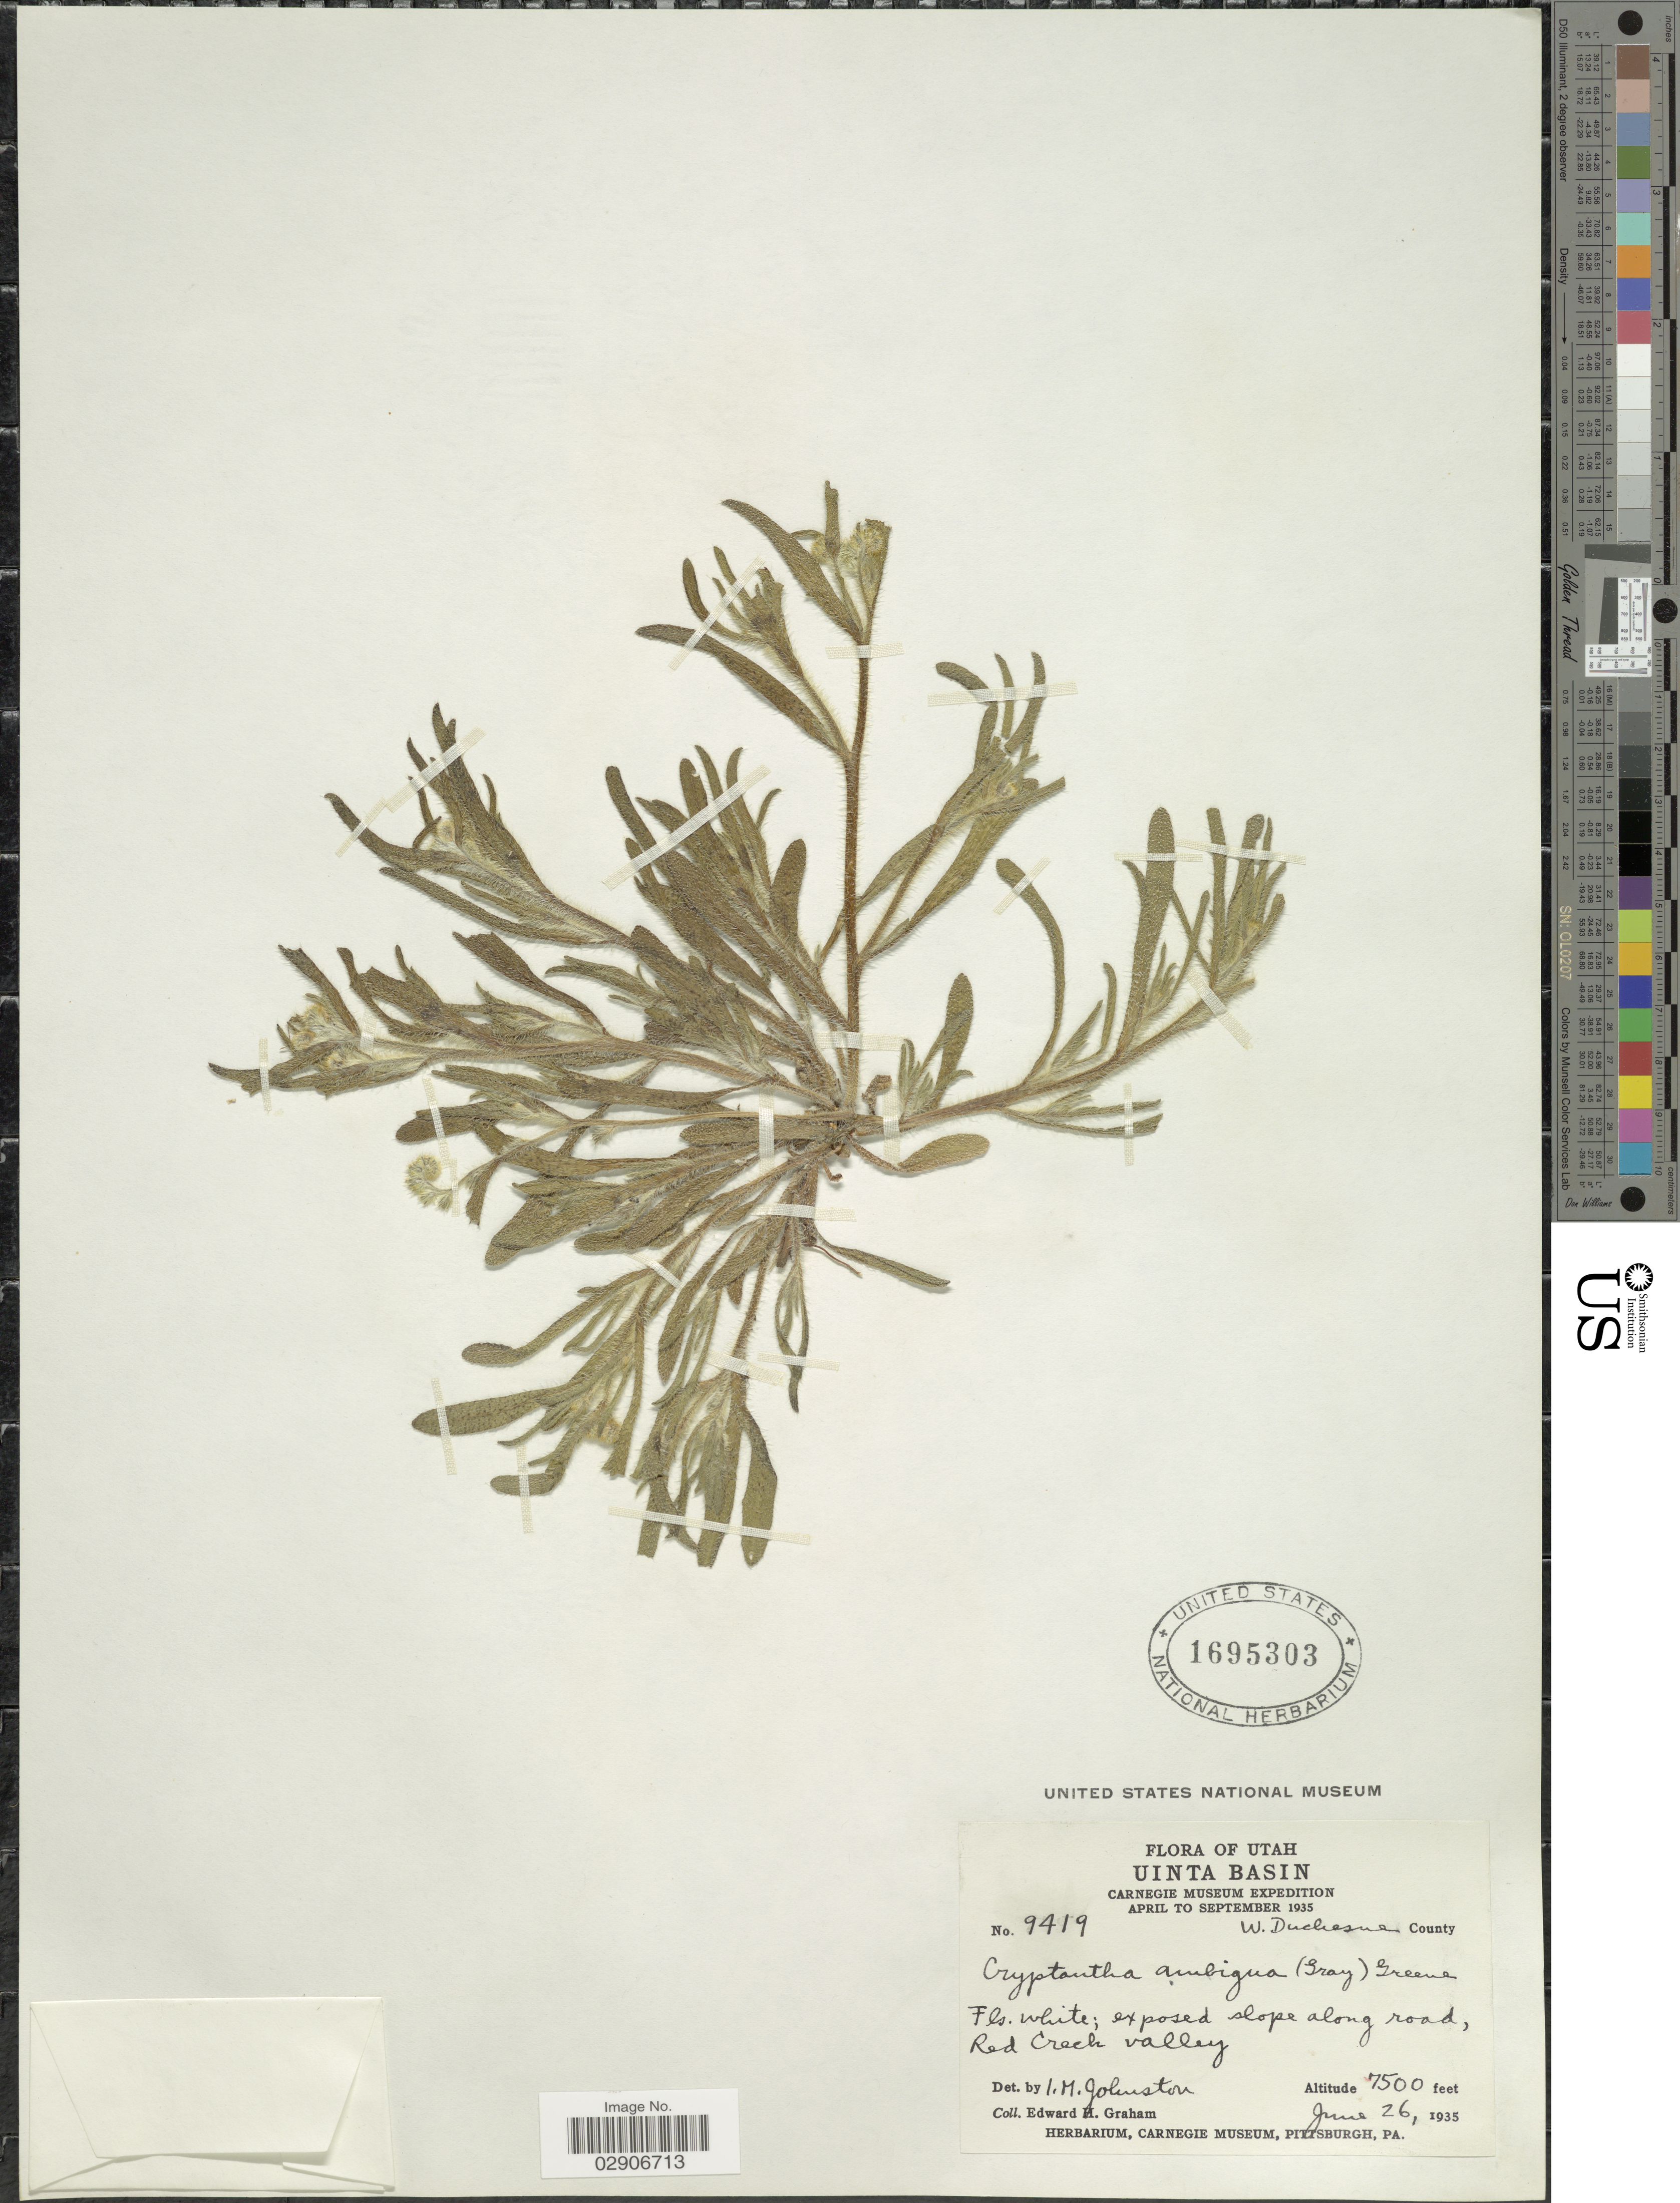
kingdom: Plantae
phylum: Tracheophyta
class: Magnoliopsida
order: Boraginales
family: Boraginaceae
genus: Cryptantha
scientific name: Cryptantha ambigua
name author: (A. Gray) Greene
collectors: E. H. Graham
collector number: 9419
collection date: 1935-06-26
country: United States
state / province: Utah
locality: Exposed slope along road, Red Creek Valley. Utah. Uinta Basin. W. Duchesne County.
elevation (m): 2286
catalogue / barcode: US 1695303